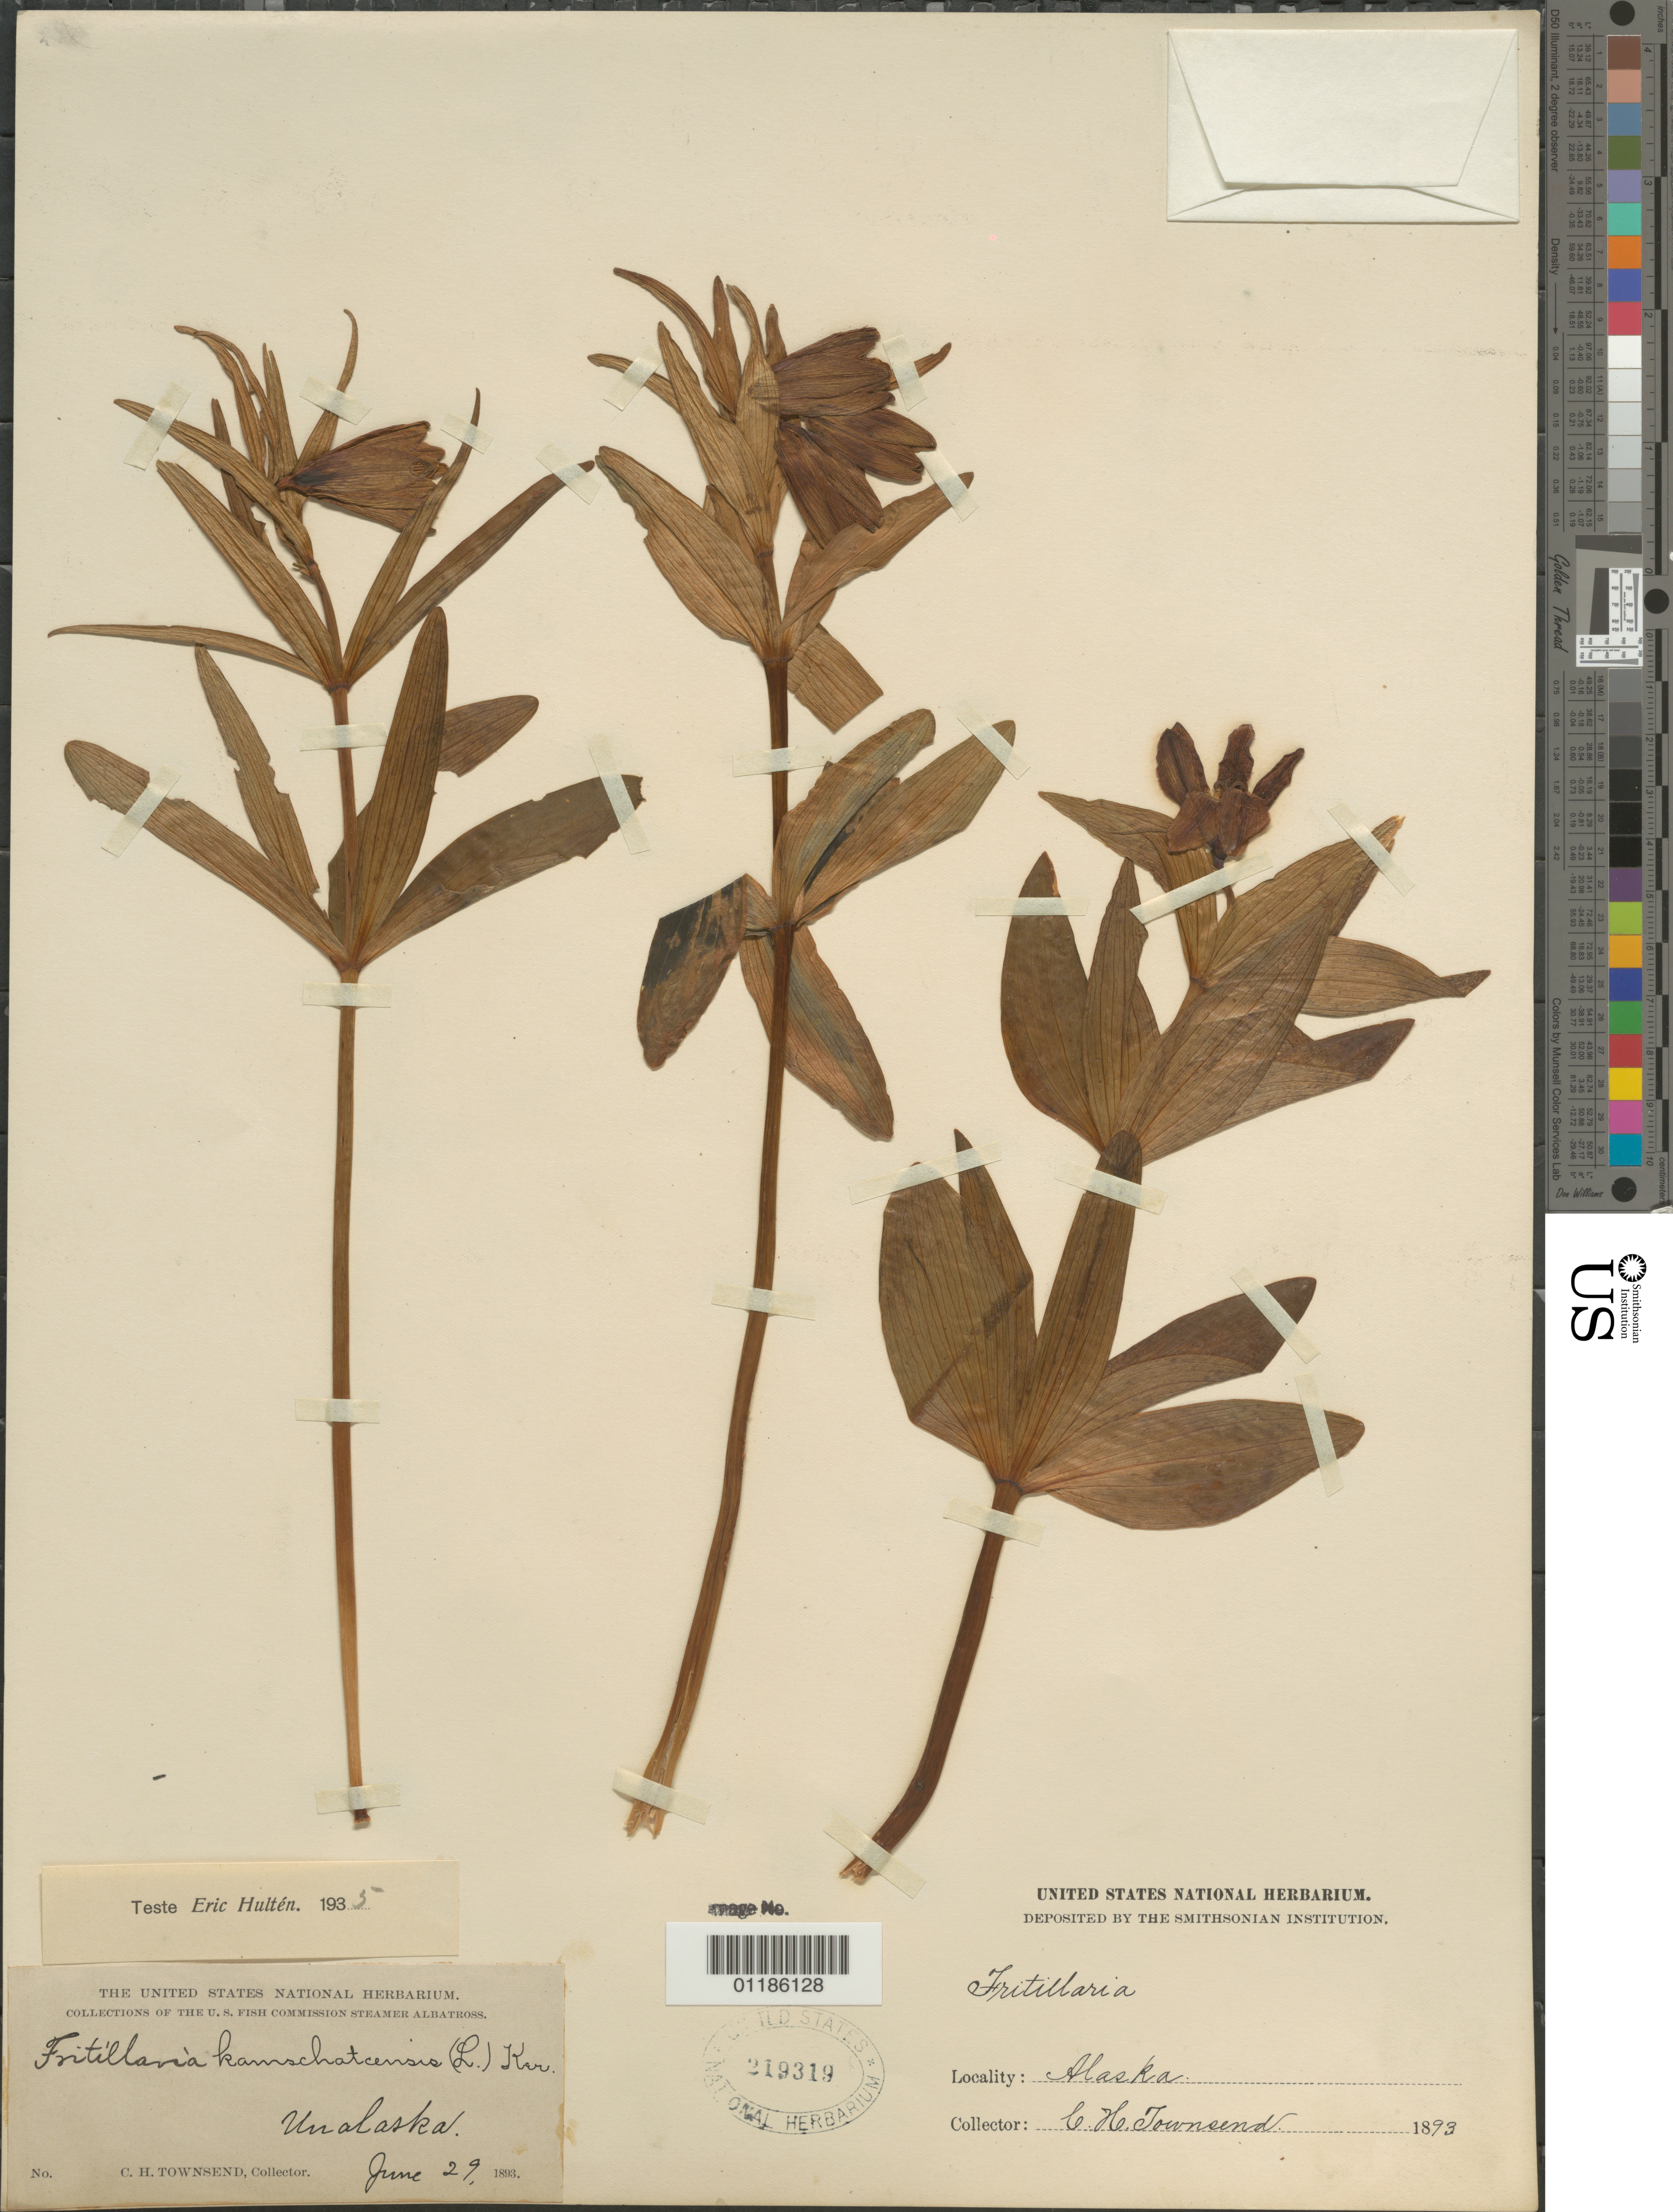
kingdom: Plantae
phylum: Tracheophyta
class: Liliopsida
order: Liliales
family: Liliaceae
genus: Fritillaria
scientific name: Fritillaria kamtschatcensis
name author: Torr.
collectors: C. H. Townsend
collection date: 1893-06-29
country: United States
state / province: Alaska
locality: Unalaska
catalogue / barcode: US 219319